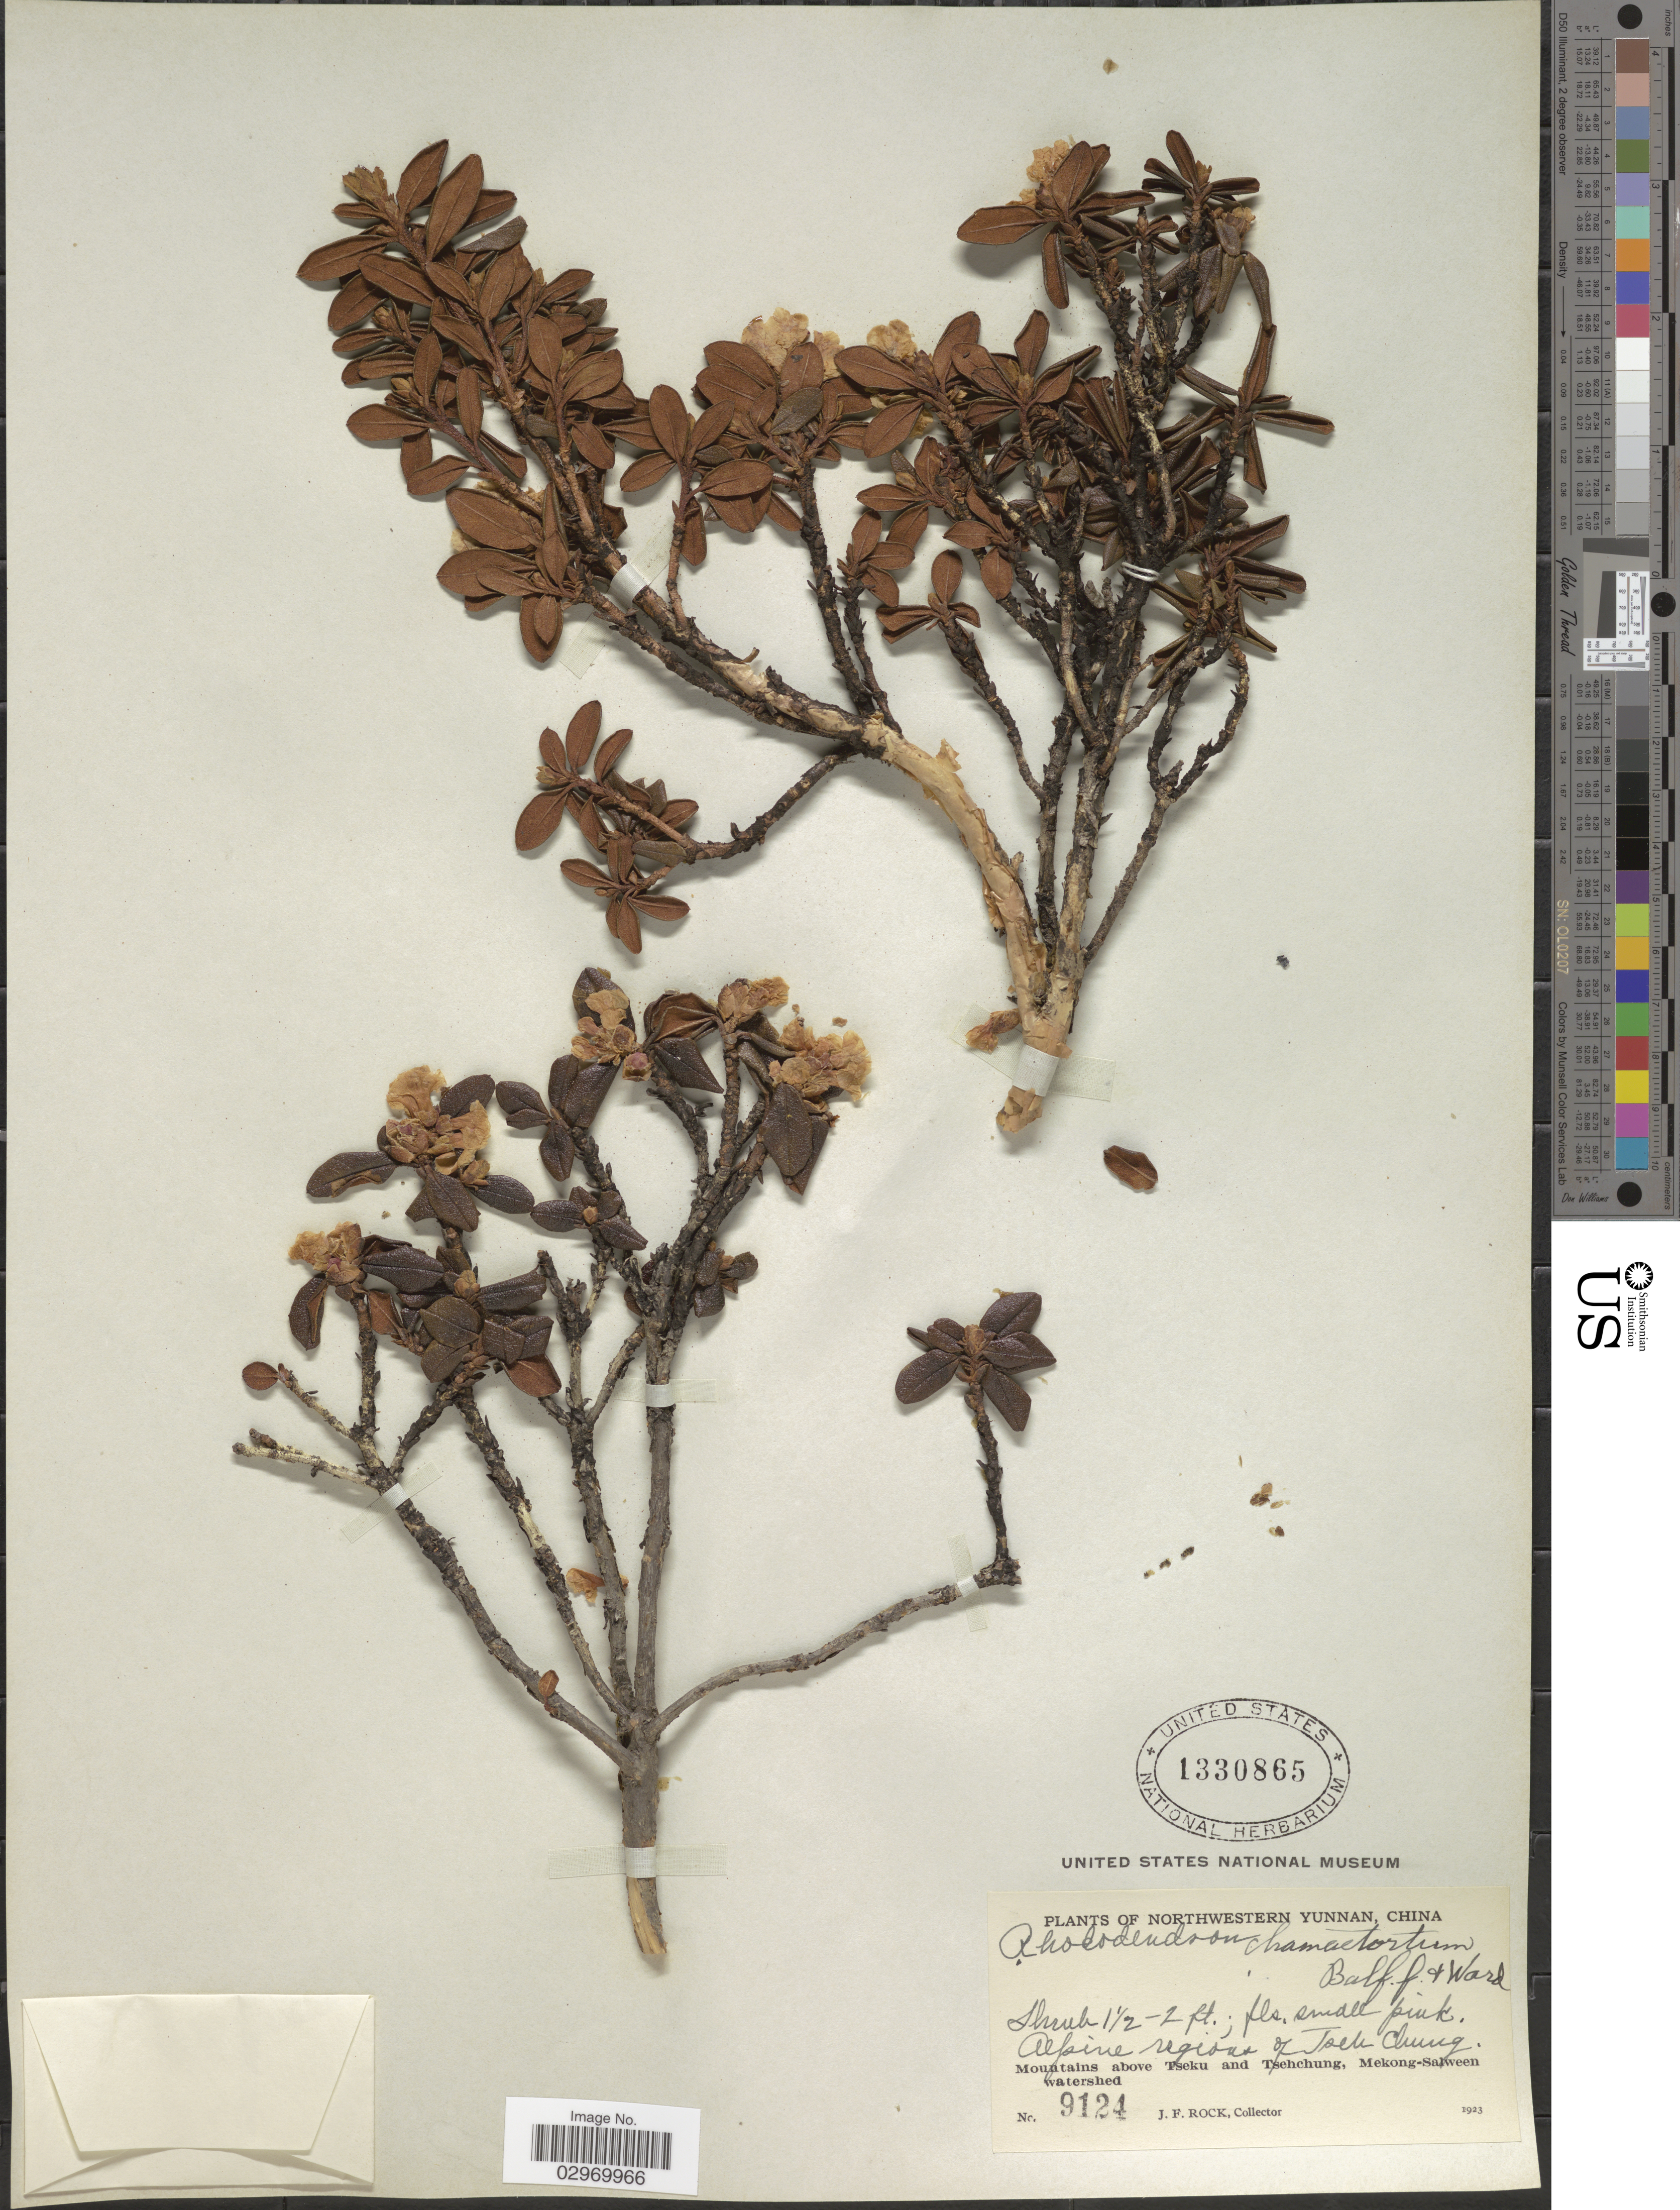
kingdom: Plantae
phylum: Tracheophyta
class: Magnoliopsida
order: Ericales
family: Ericaceae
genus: Rhododendron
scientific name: Rhododendron chamaetortum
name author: Balf. f. & Kingdon-Ward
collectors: J. Rock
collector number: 9124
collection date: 1923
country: China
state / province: Yunnan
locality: Northwestern Yunnan, Alpine region of Tseh Chung, Mountains above Tseku and Tsehchung, Mekong-Salween watershed.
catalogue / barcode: US 1330865